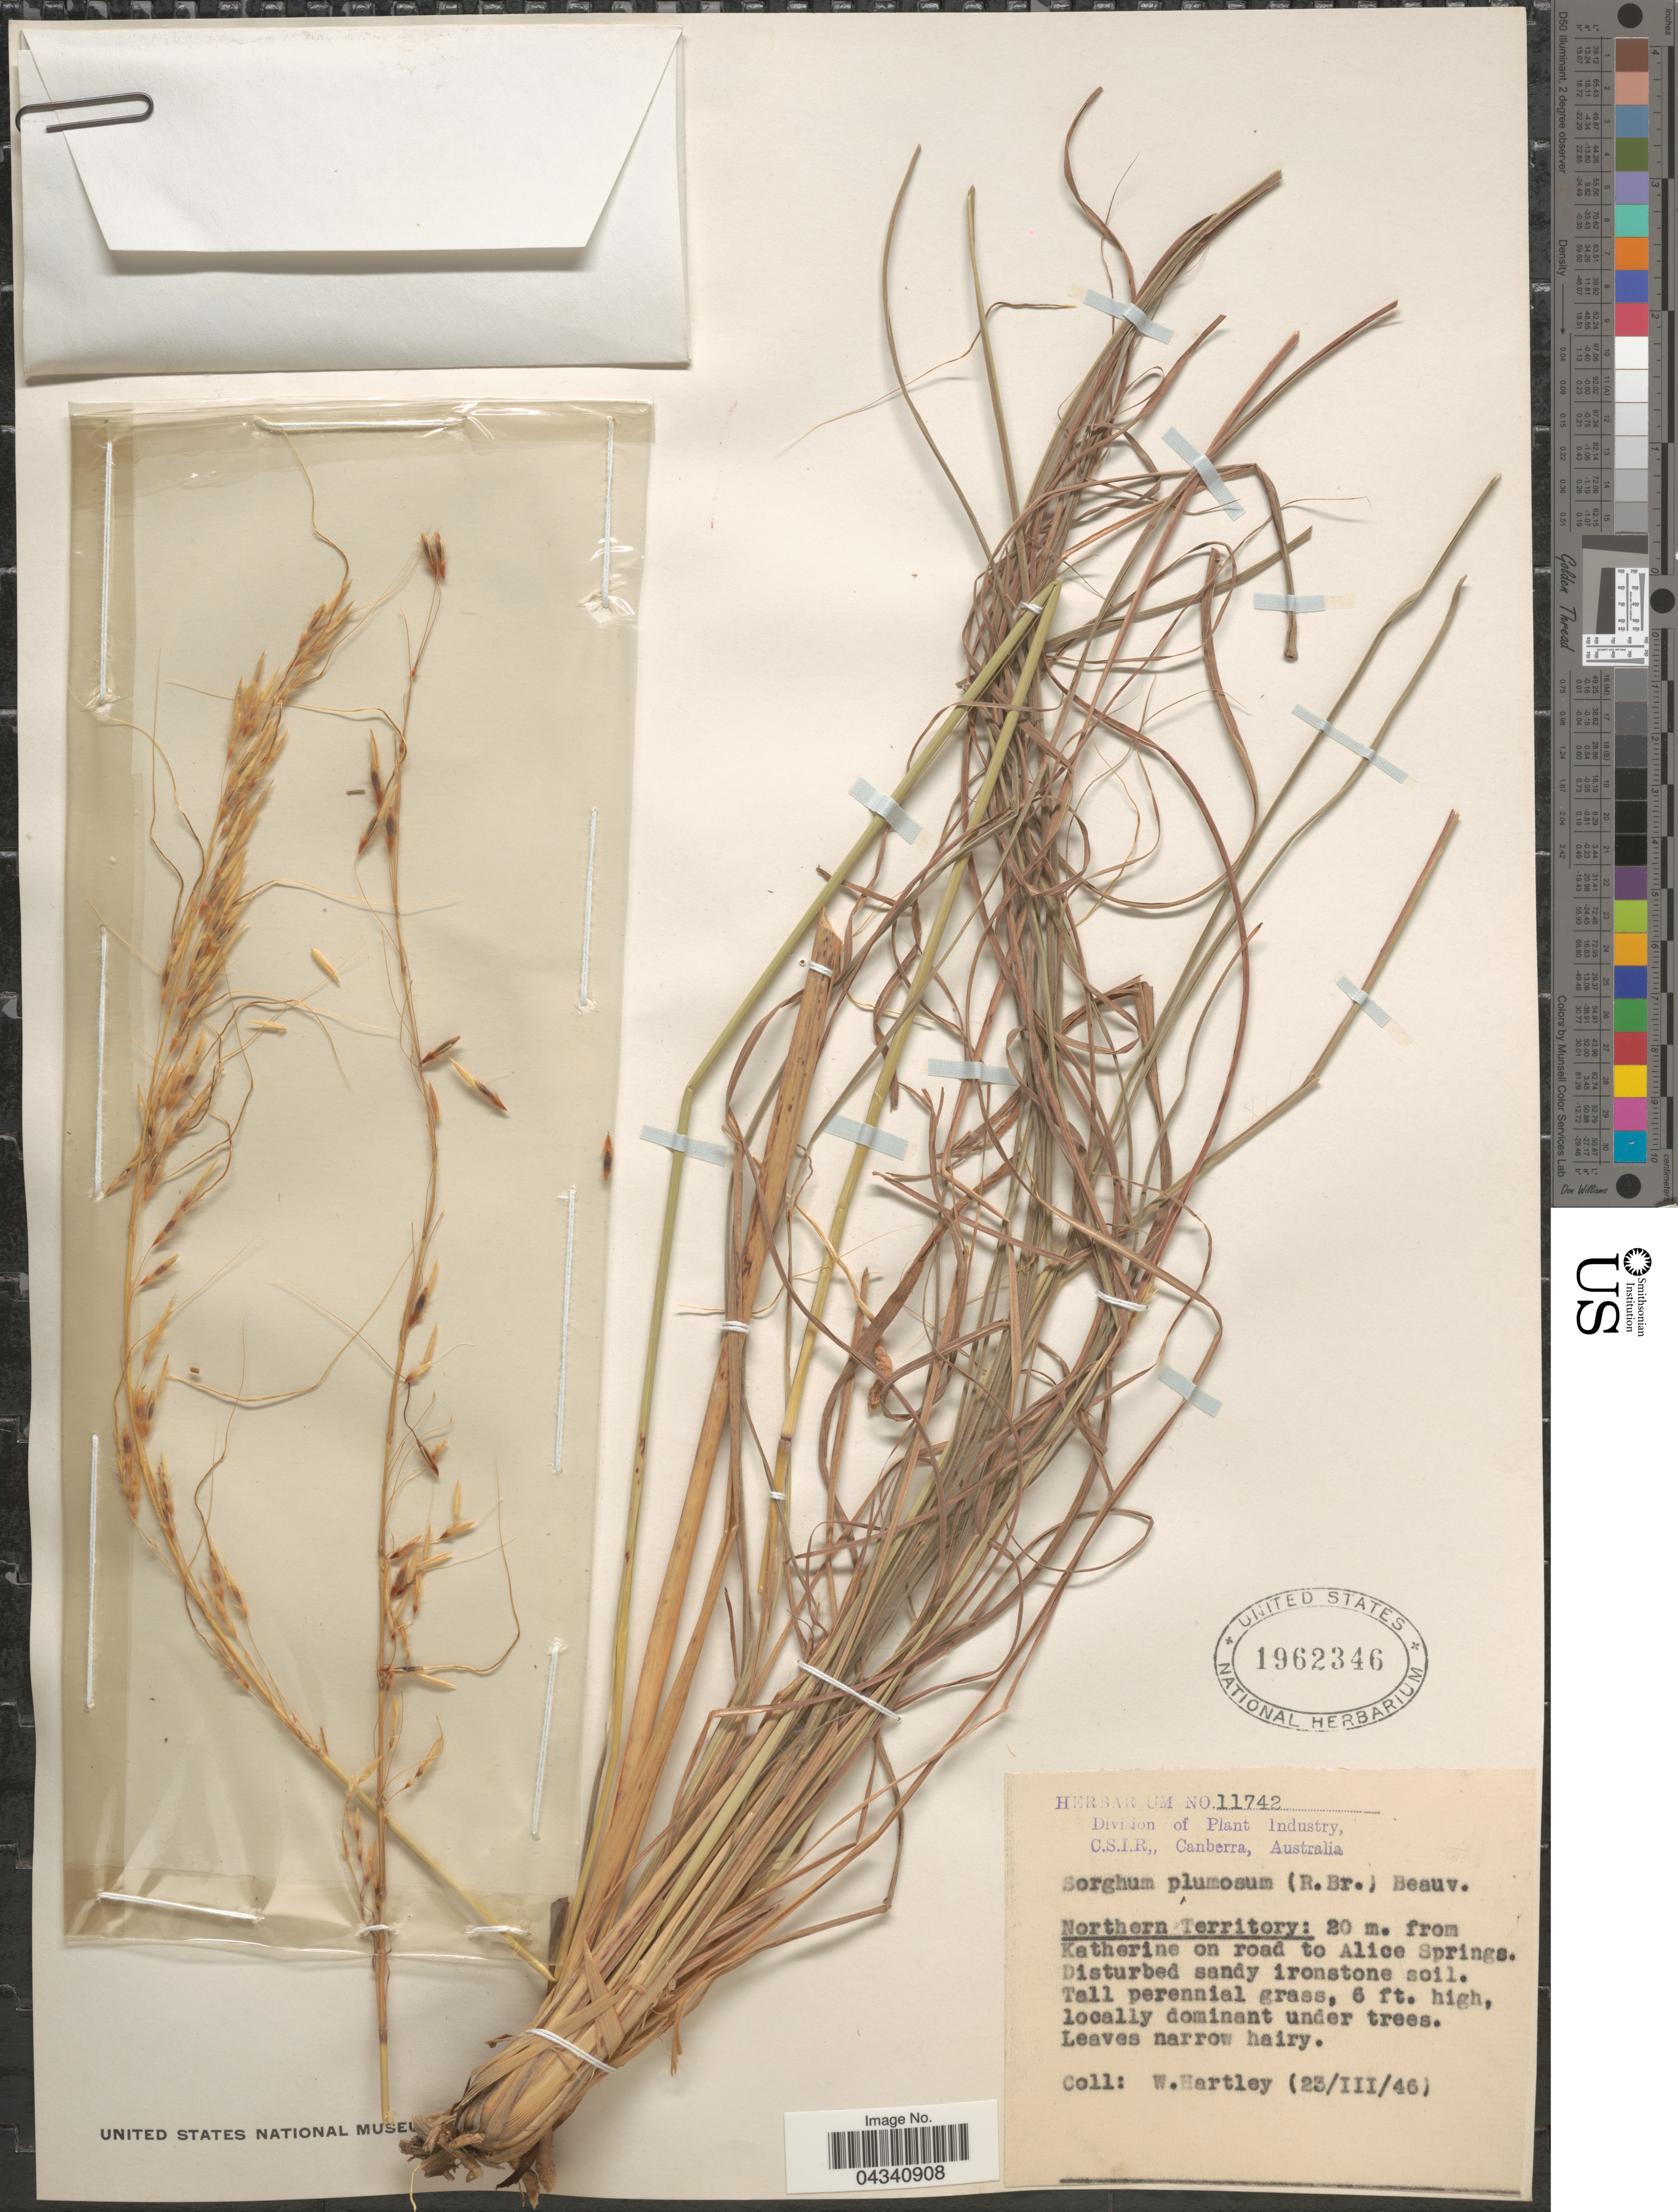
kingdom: Plantae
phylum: Tracheophyta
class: Liliopsida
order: Poales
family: Poaceae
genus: Sorghum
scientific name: Sorghum plumosum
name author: (R. Br.) P. Beauv.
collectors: W. Hartley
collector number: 11742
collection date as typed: Transcribed d/m/y: 23/3/46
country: Australia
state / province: Northern Territory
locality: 20 m. from Katherine on road to Alice Springs.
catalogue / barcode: US 1962346